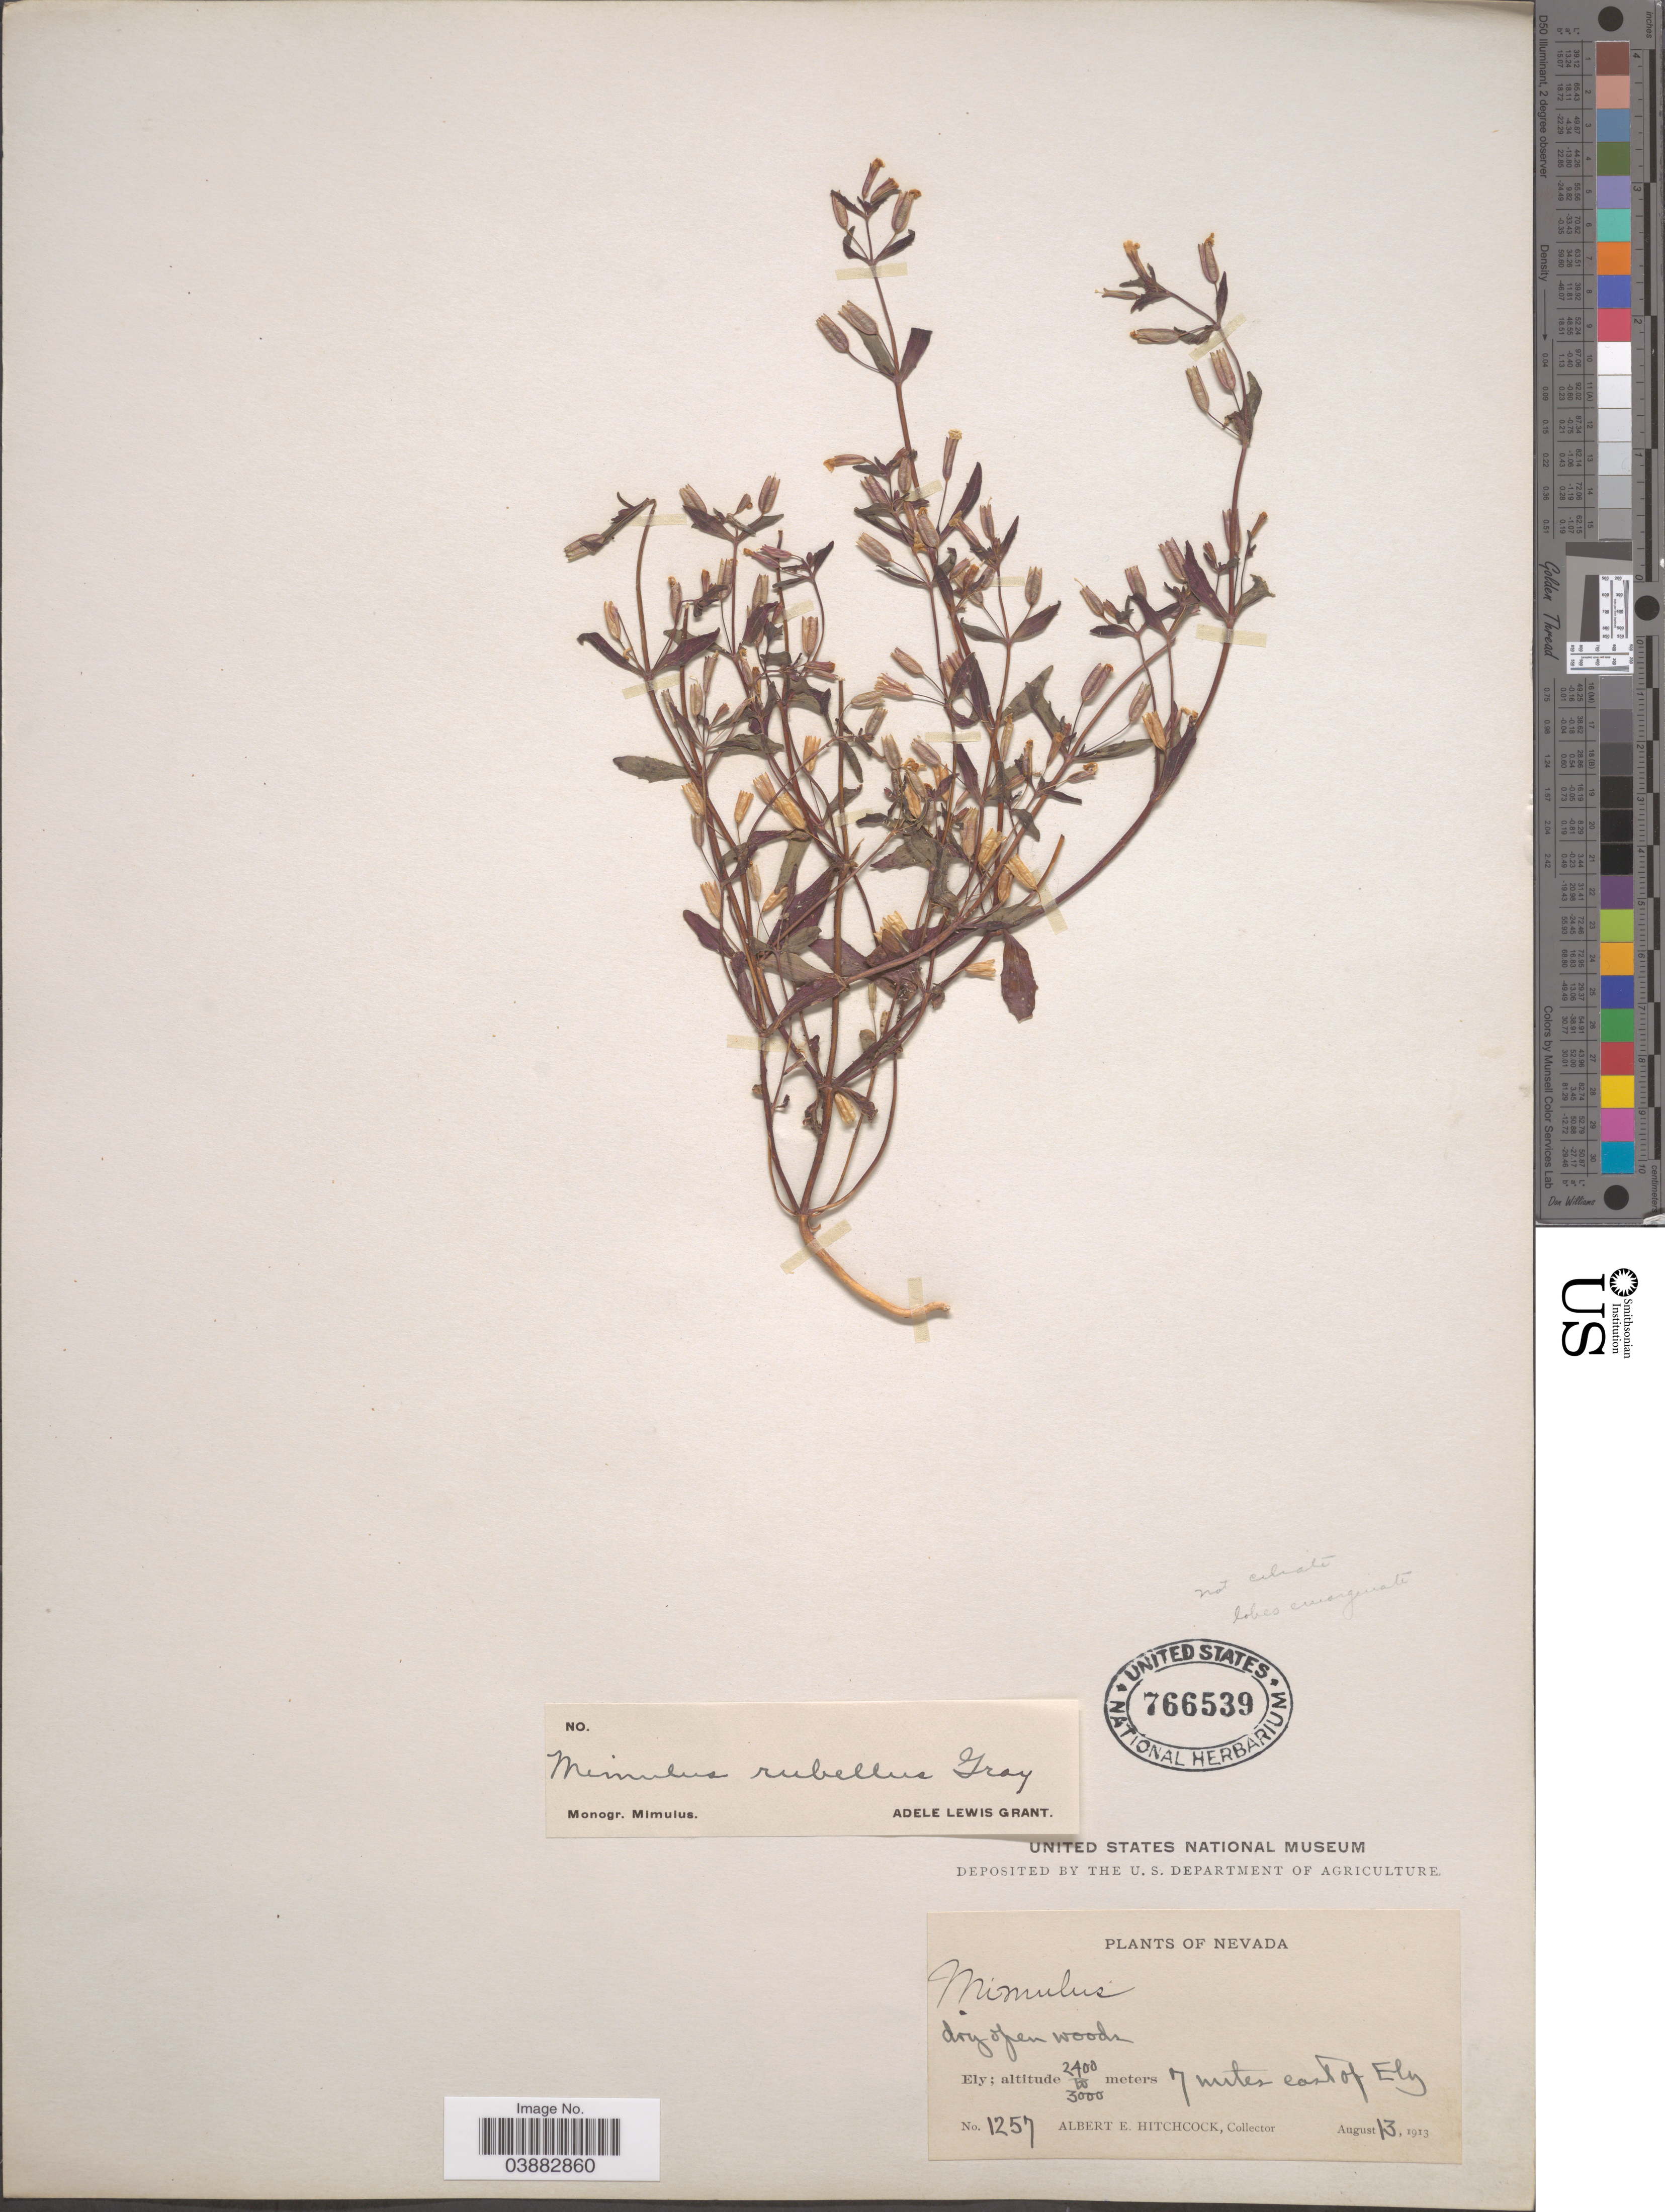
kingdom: Plantae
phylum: Tracheophyta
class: Magnoliopsida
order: Lamiales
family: Phrymaceae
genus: Mimulus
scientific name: Mimulus rubellus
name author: A. Gray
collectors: A. Hitchcock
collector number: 1257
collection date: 1913-08-13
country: United States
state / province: Nevada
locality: Ely. 7 miles east of Ely.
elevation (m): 2400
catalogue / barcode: US 766539